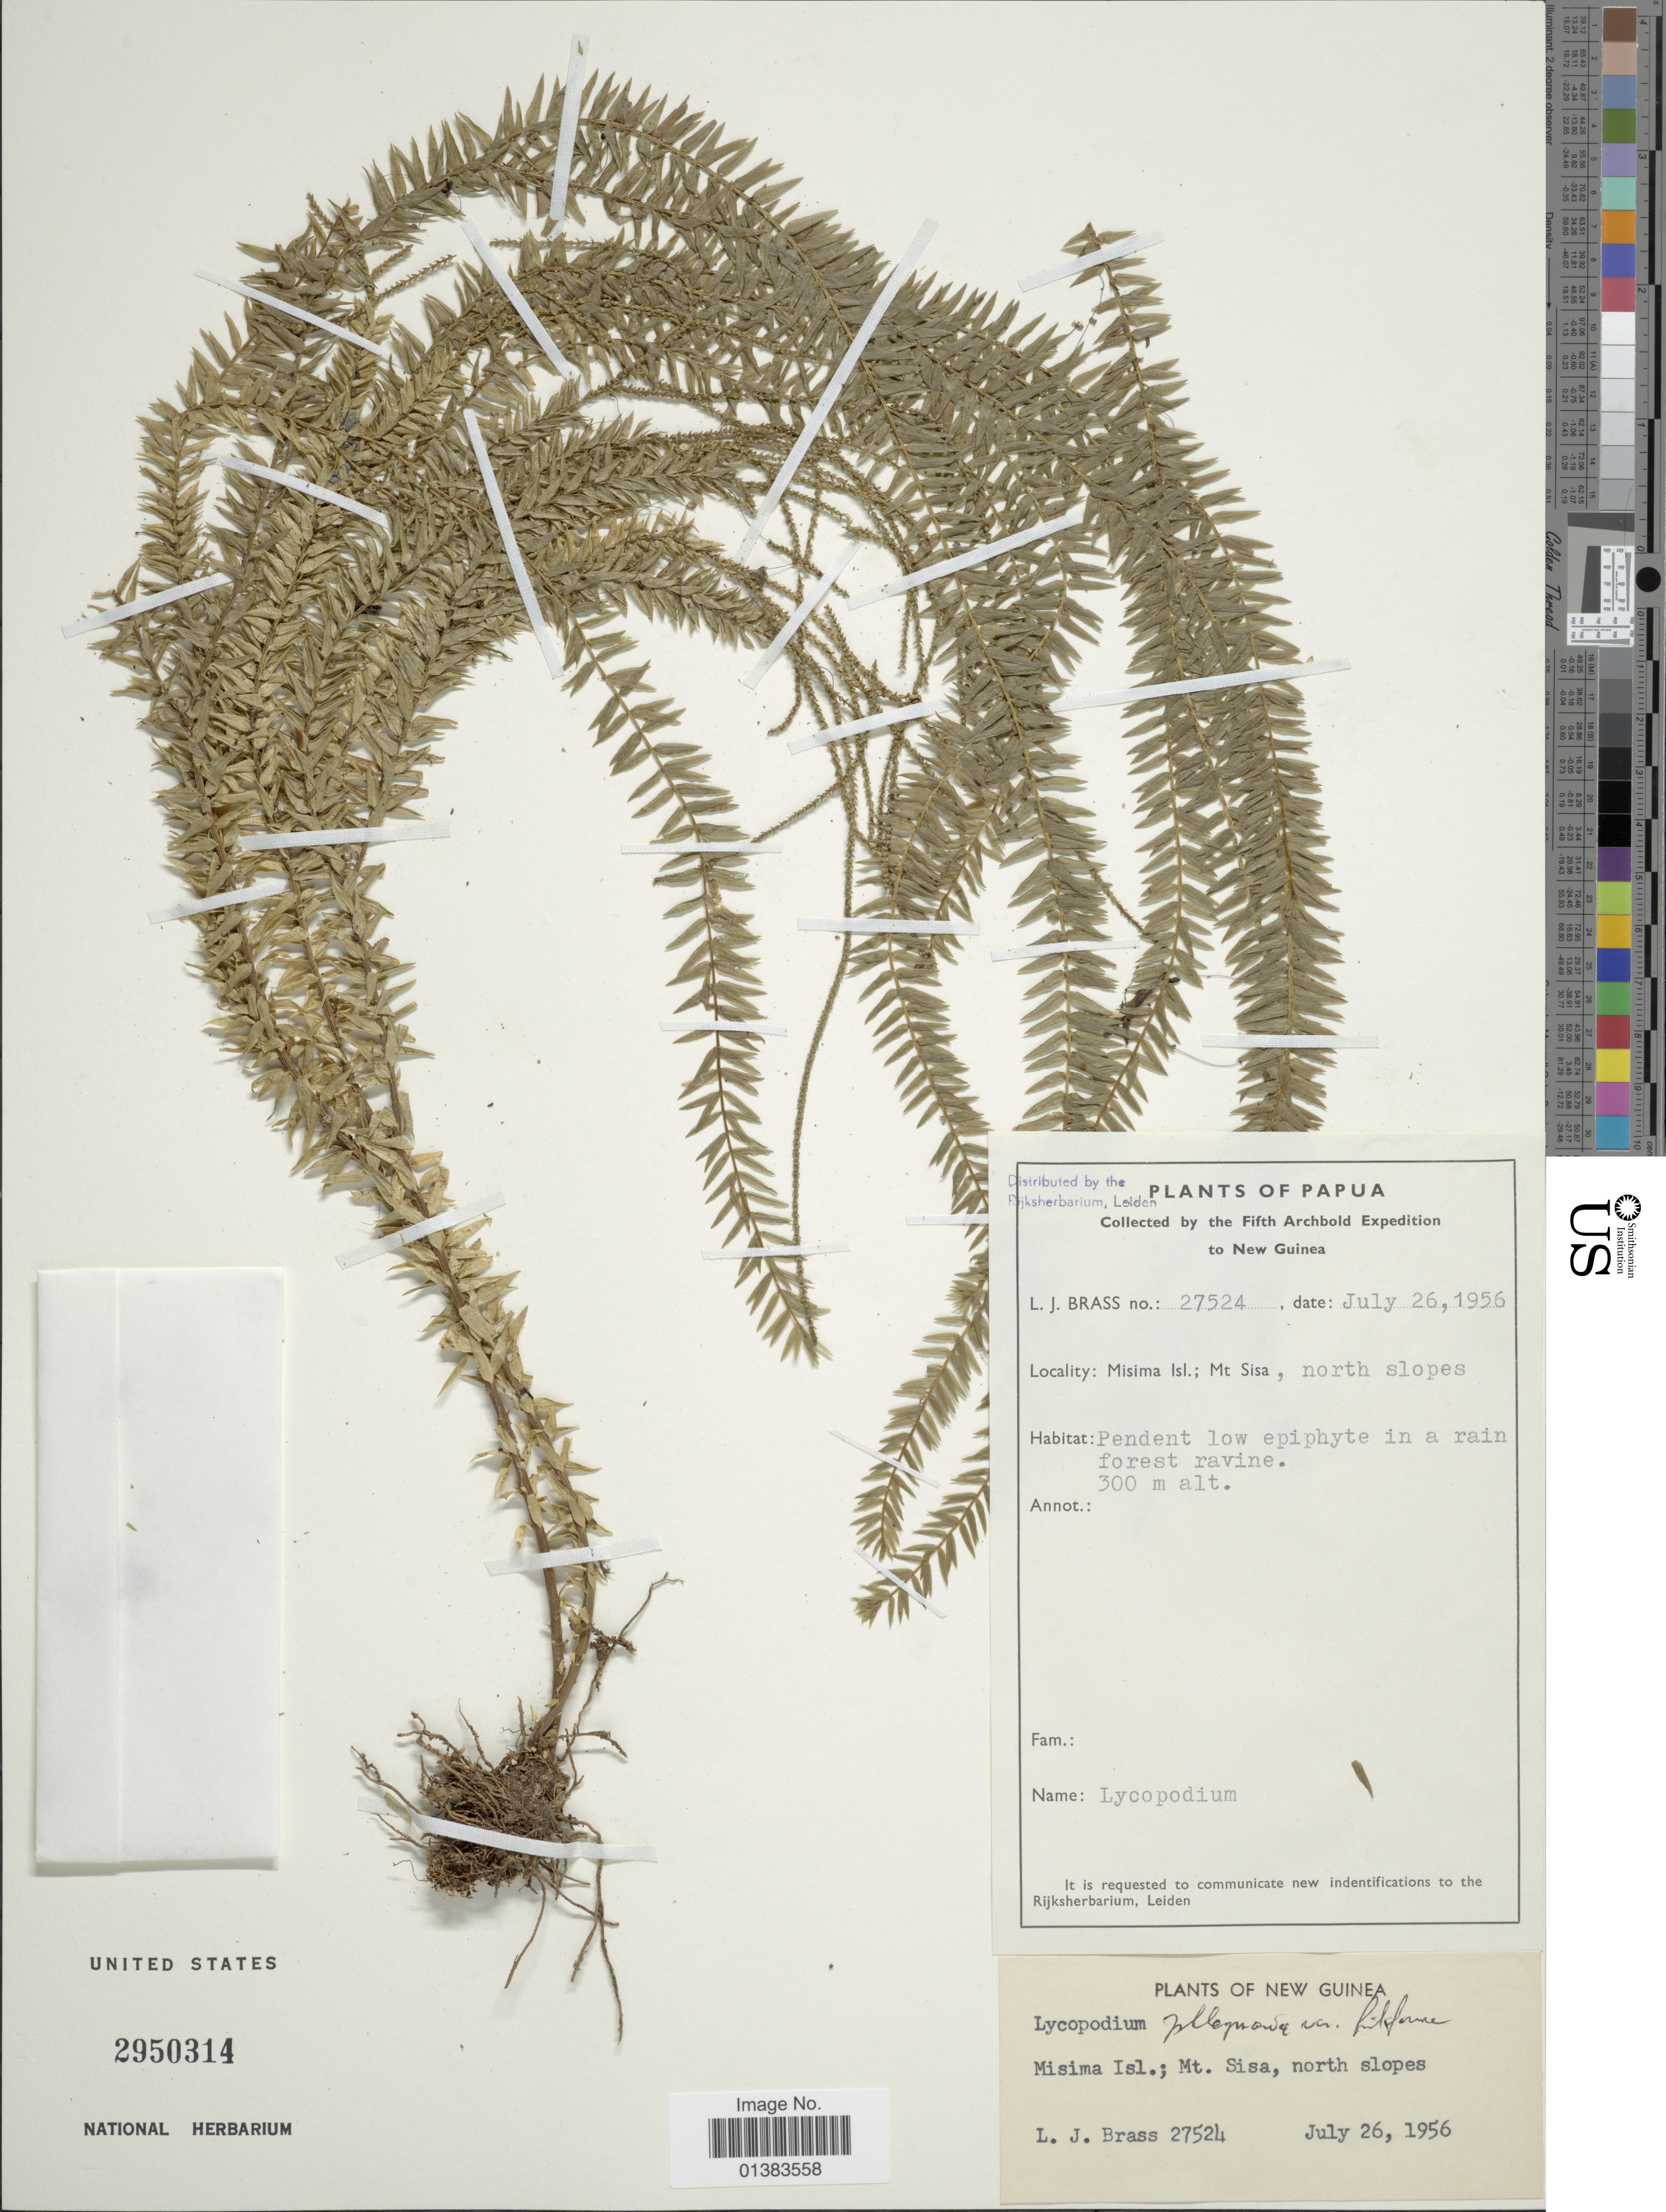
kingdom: Plantae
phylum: Tracheophyta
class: Lycopodiopsida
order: Lycopodiales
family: Lycopodiaceae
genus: Phlegmariurus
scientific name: Phlegmariurus ledermannii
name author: (Herter) A. R. Field & Bostock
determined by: Field, A. R.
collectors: L. J. Brass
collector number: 27524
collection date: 1956-07-26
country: Papua New Guinea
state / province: Milne Bay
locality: Misima Isl.; Mt Sisa, north slopes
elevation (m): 300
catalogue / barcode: US 2950314